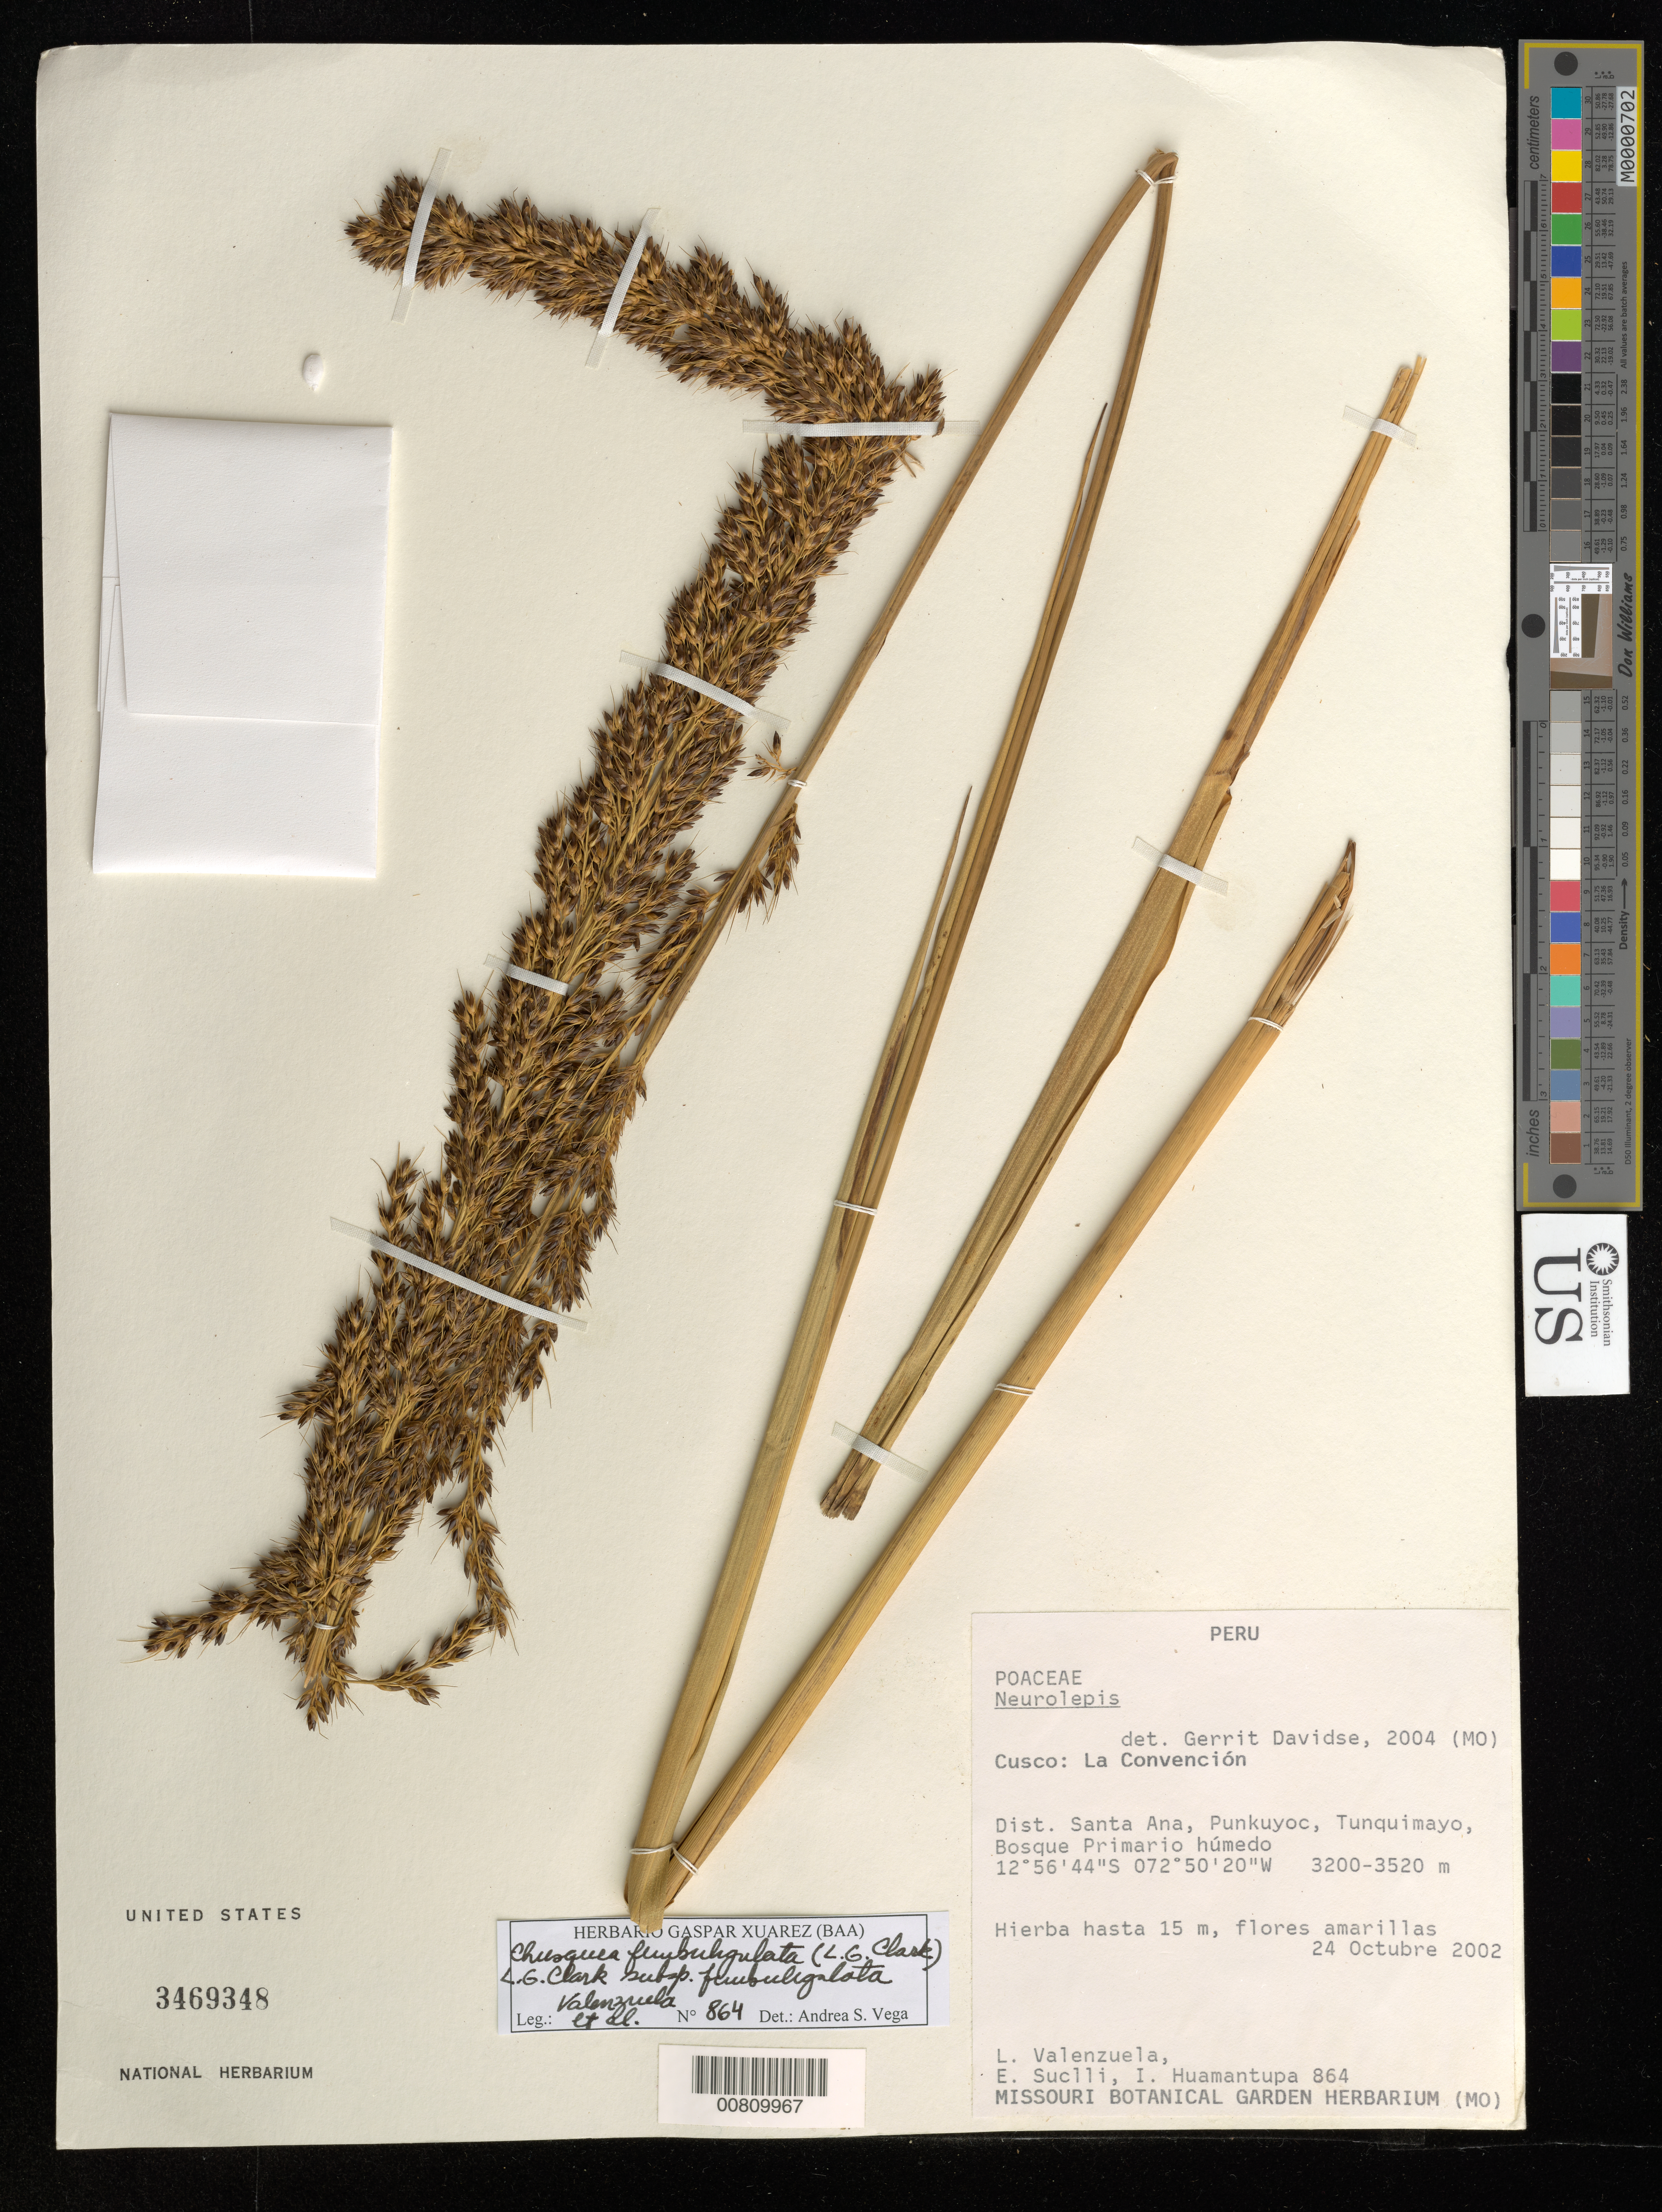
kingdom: Plantae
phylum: Tracheophyta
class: Liliopsida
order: Poales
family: Poaceae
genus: Chusquea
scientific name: Chusquea fimbriligulata subsp. fimbriligulata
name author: (L.G. Clark) L.G. Clark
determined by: Vega, A. S.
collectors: L. Valenzuela, E. Suclli & I. Huamantupa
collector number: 864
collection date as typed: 24 Oct 2002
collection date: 2002-10-24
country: Peru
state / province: Cusco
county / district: La Convención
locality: Punkuyoc, Tunquimayo, Bosque Primario humedo.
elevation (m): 3200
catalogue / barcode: US 3469348